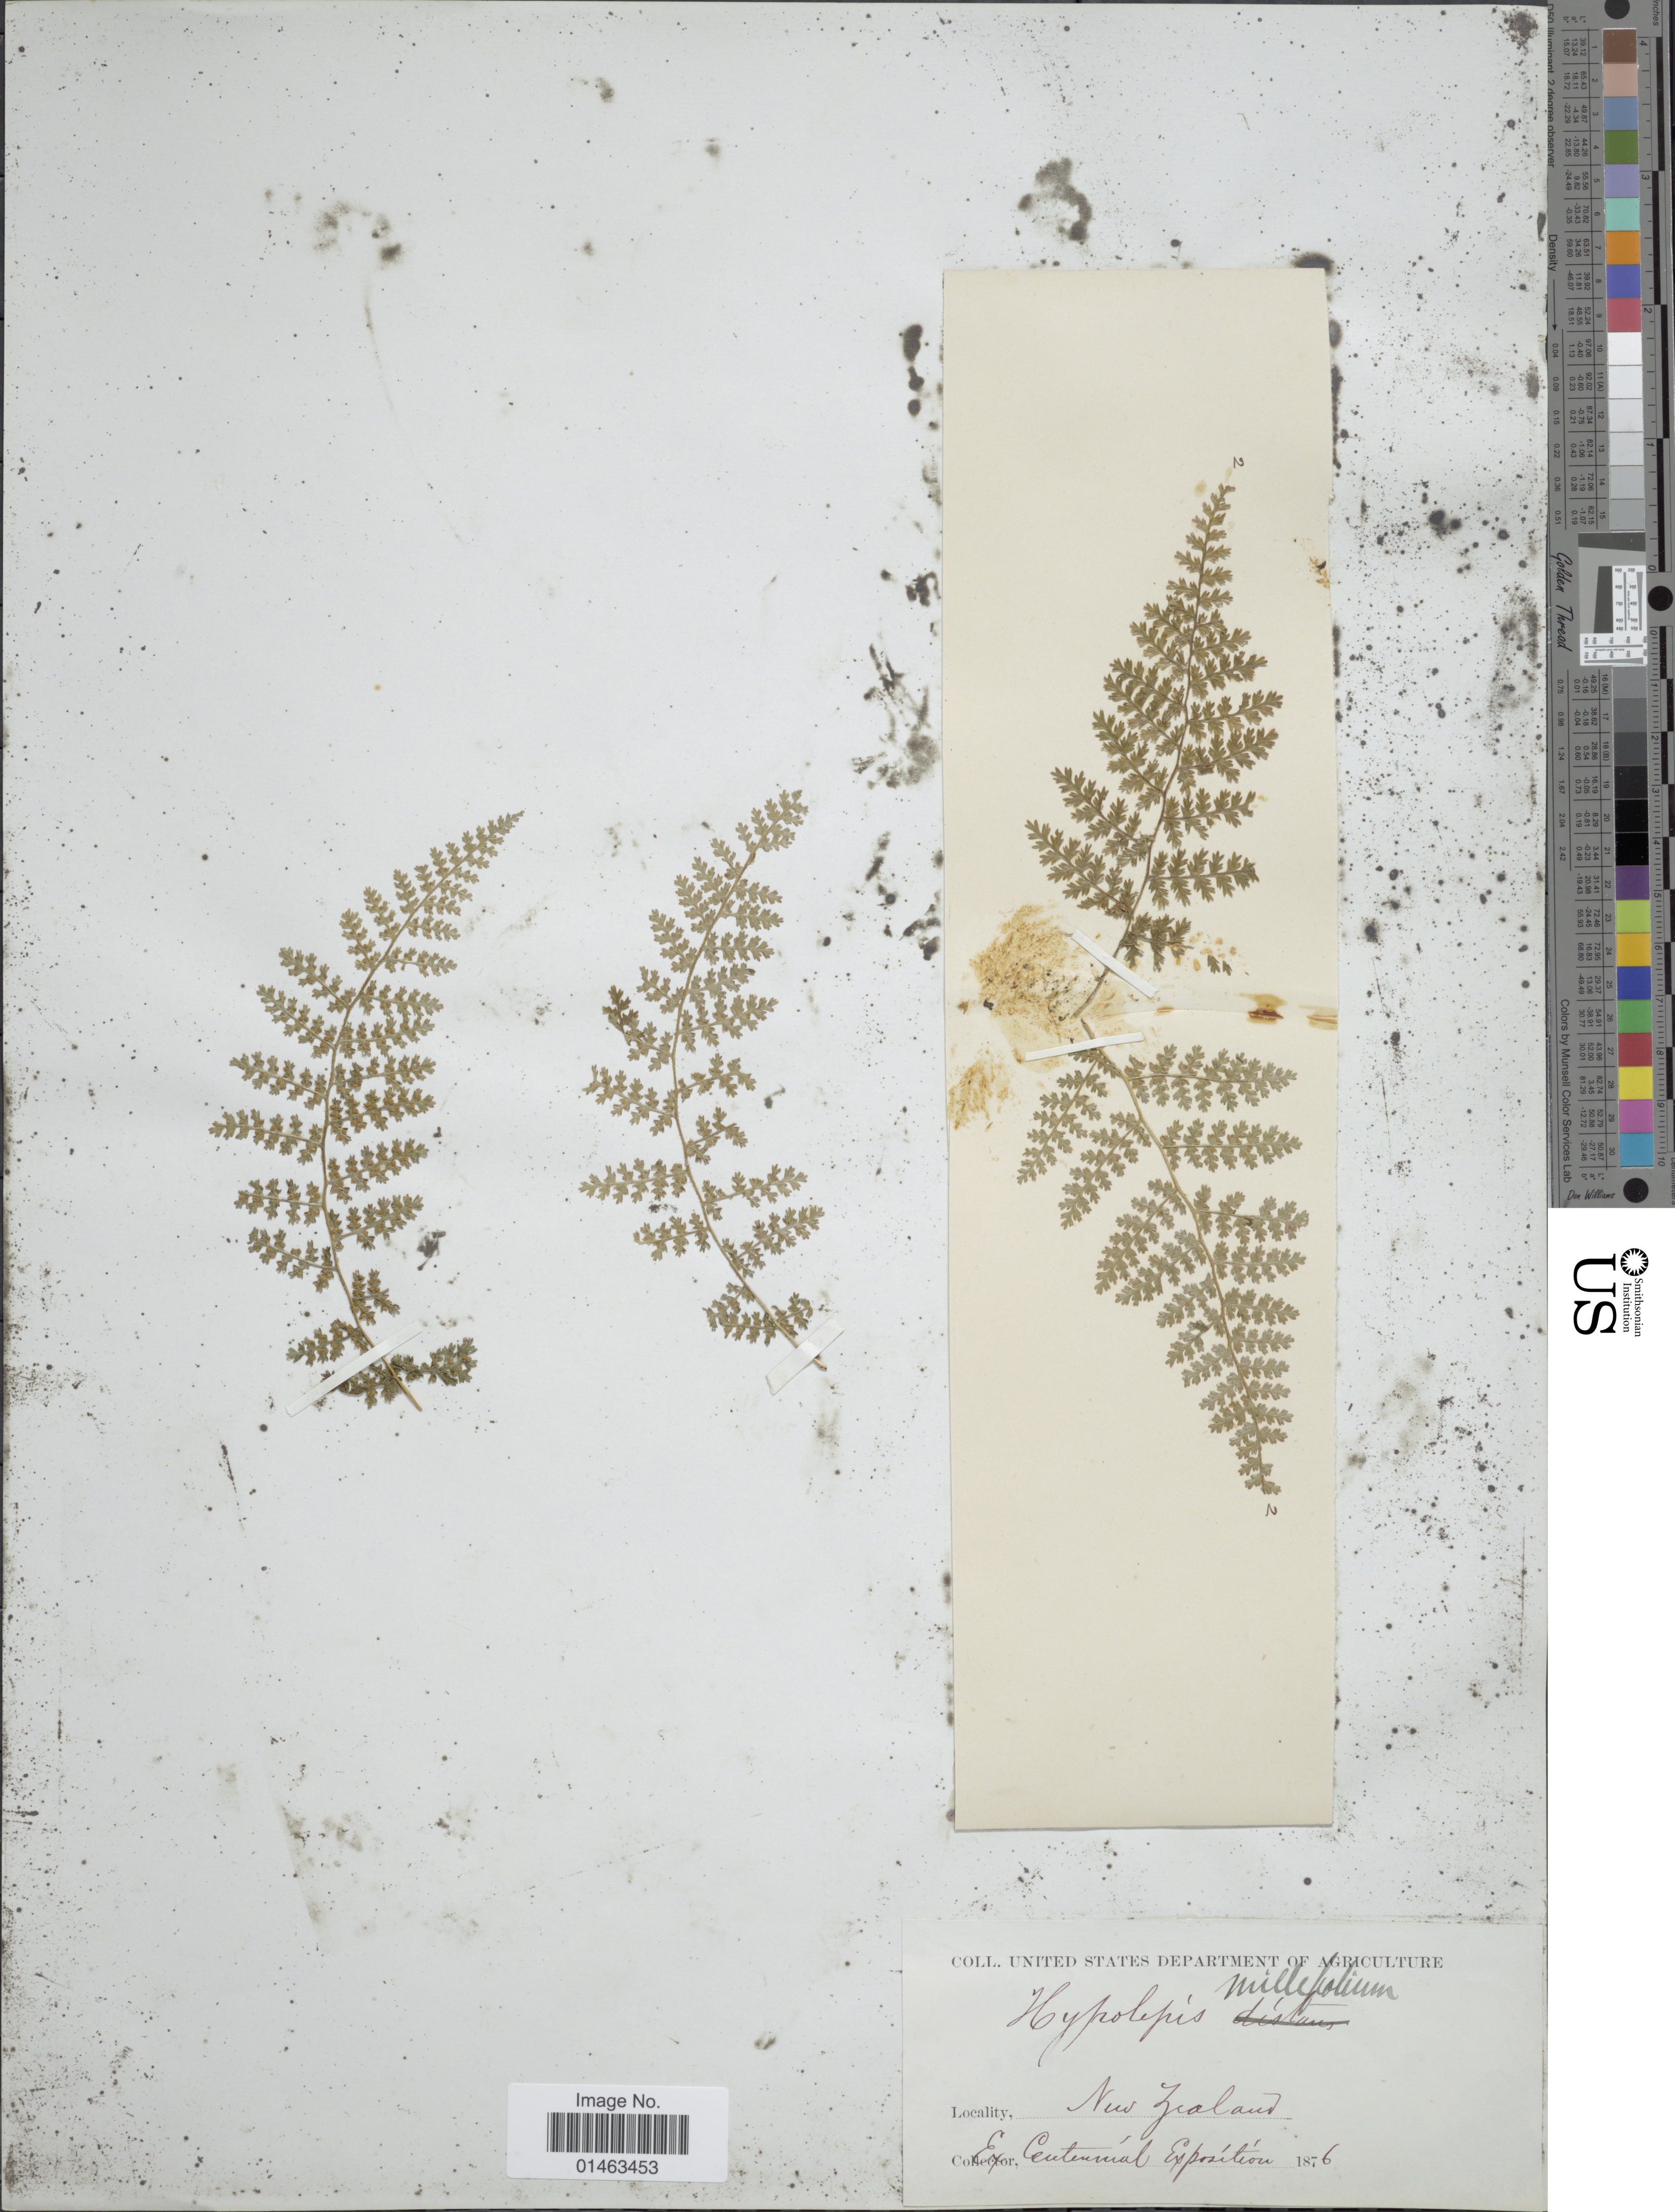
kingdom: Plantae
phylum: Tracheophyta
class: Polypodiopsida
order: Polypodiales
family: Dennstaedtiaceae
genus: Hypolepis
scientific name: Hypolepis millefolium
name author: Hook.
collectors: United States Department of Agriculture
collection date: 1876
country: New Zealand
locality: New Zealand